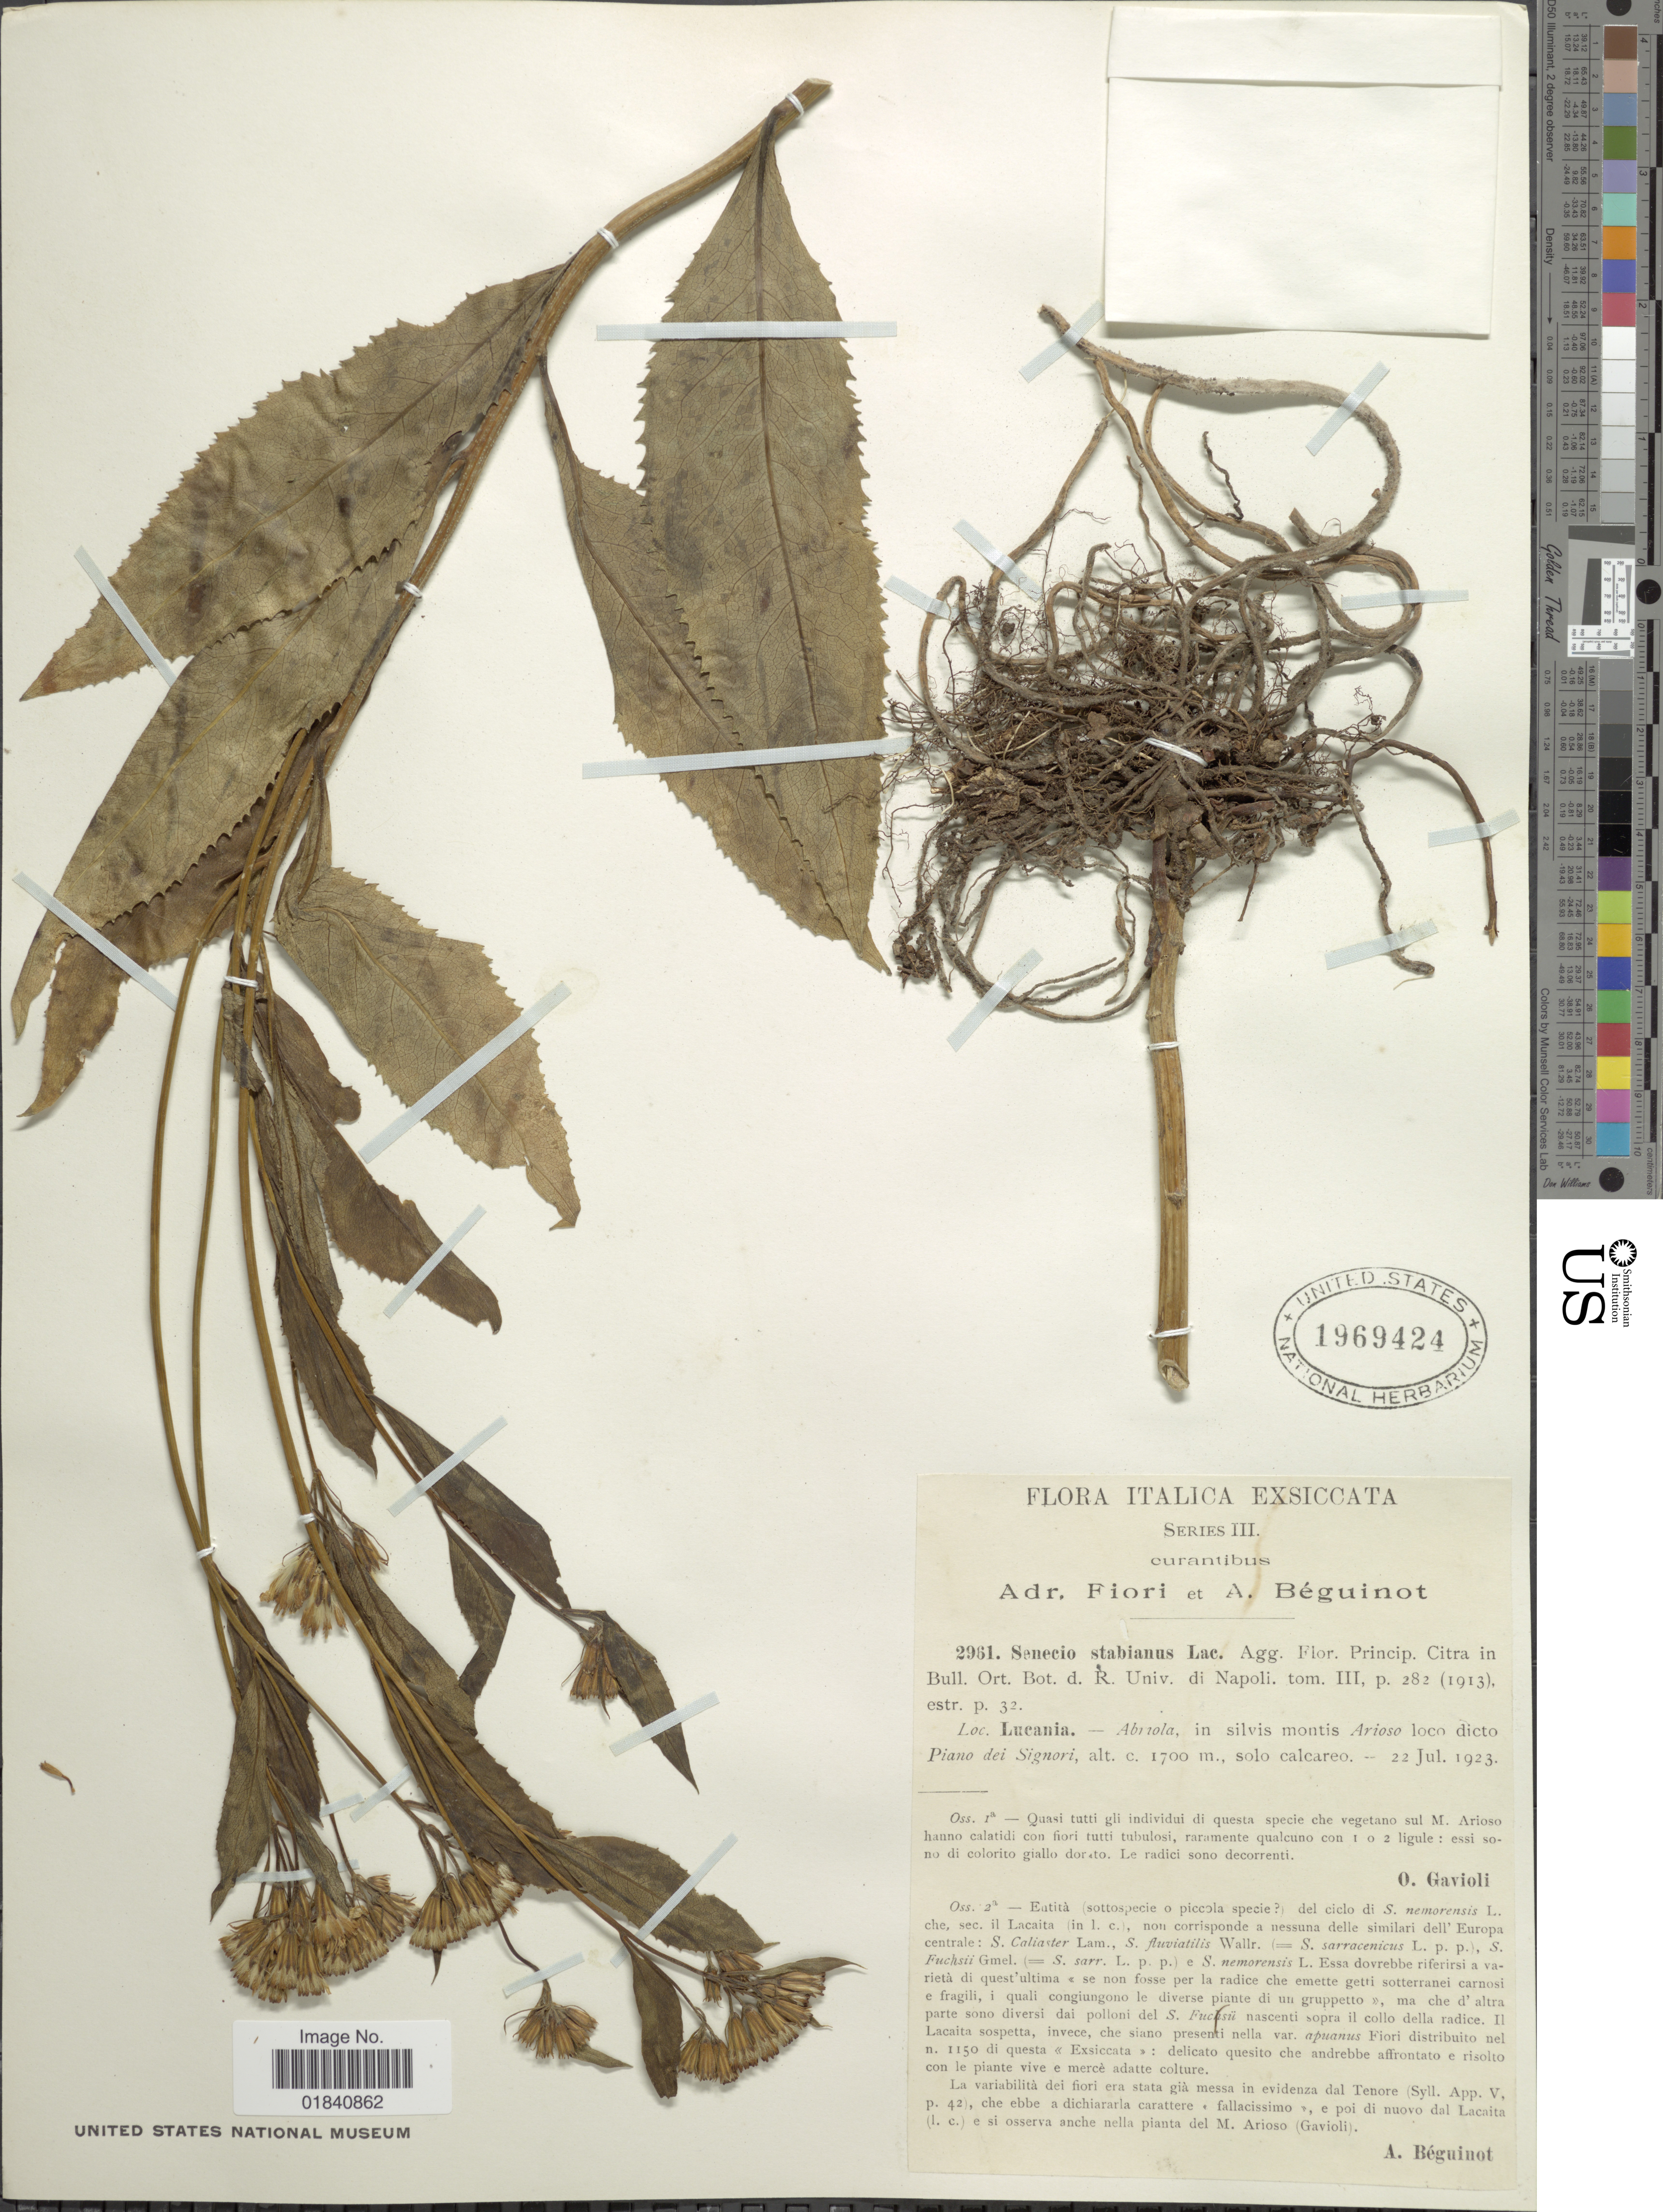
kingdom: Plantae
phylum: Tracheophyta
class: Magnoliopsida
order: Asterales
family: Asteraceae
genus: Senecio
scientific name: Senecio ovatus subsp. stabianus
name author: (Lacaita) Greuter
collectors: A. Fiori & A. Béguinot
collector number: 2961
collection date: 1923-07-22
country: Italy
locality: Lucania. - Abriola, in silvis montis Arioso loco dicto Piano dei Signori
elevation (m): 1700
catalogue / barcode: US 1969424